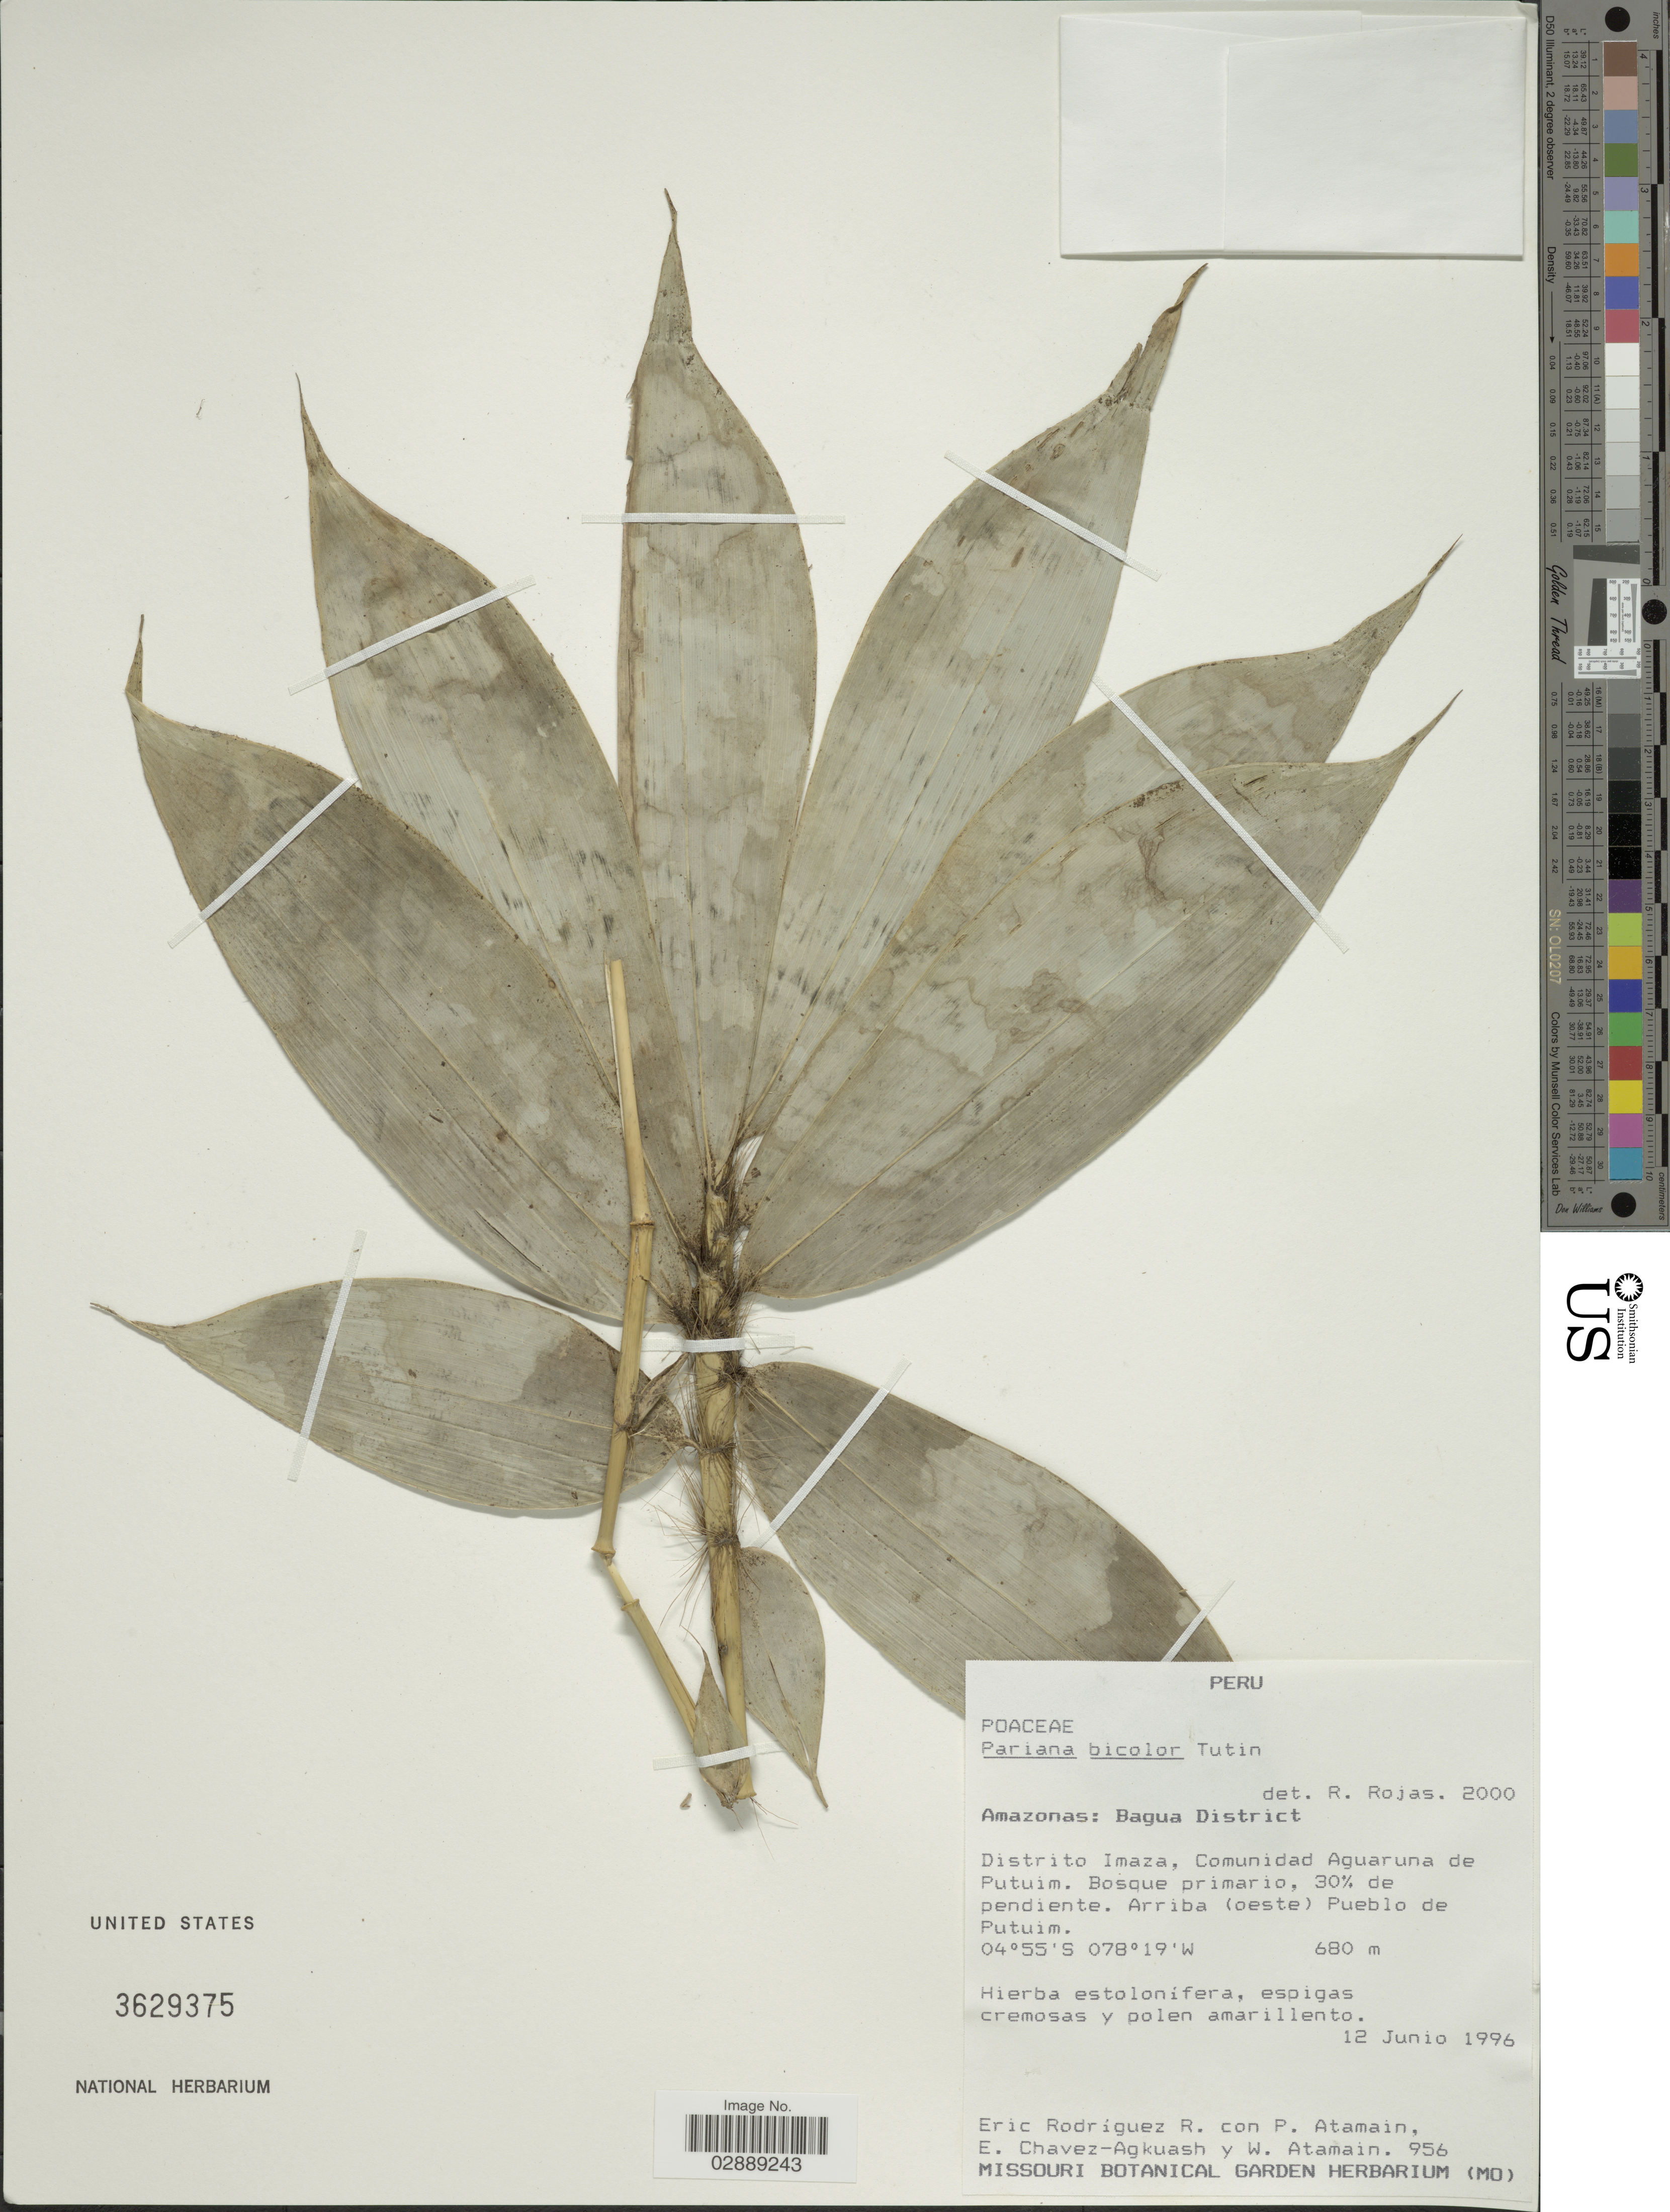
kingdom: Plantae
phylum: Tracheophyta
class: Liliopsida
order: Poales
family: Poaceae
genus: Pariana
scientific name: Pariana bicolor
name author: Tutin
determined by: Rojas, R.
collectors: E. Rodriguez, P. Atamain, E. Chavez-Agkuash & W. Atamain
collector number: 956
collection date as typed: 12 Jun 1996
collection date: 1996-06-12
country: Peru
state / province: Amazonas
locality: Bagua District, Distrito Imaza, comunidad Aguaruna de Putuim, arriba (oeste) Pueblo de Putuim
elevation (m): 680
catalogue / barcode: US 3629375